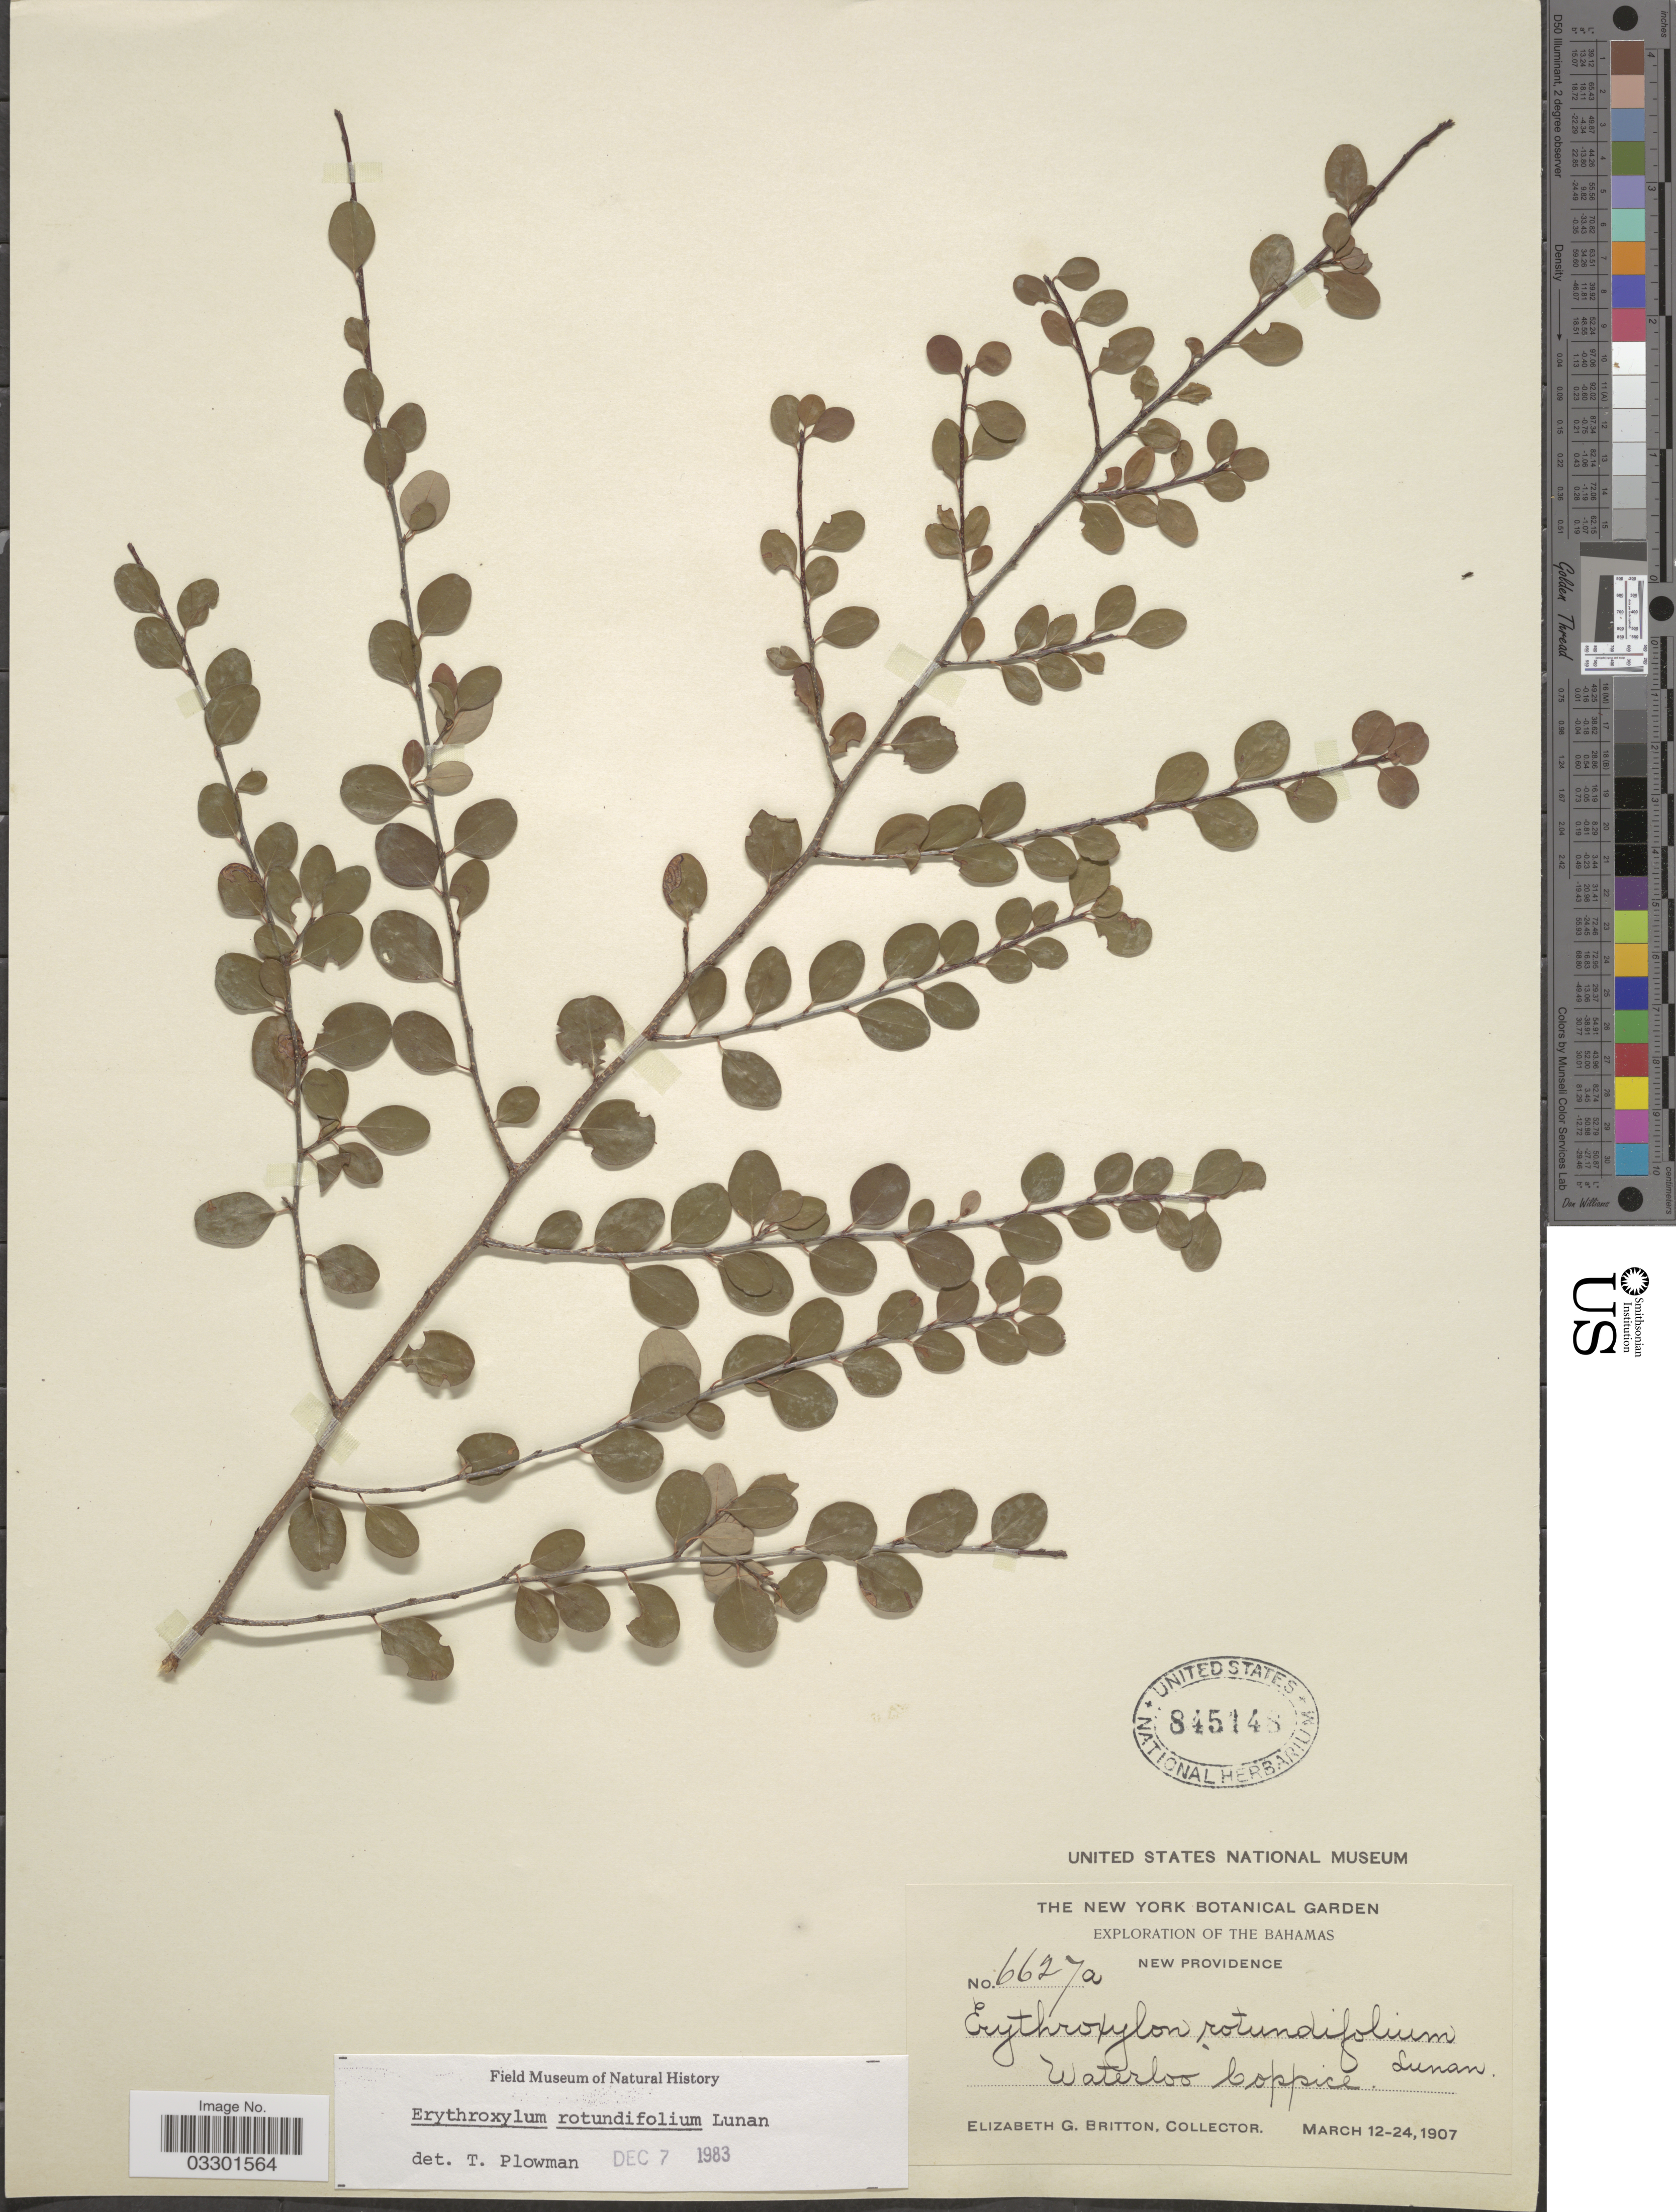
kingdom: Plantae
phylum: Tracheophyta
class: Magnoliopsida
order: Malpighiales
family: Erythroxylaceae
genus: Erythroxylum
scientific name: Erythroxylum rotundifolium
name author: Lunan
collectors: E. G. Britton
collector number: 6627a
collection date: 1907-03-12/1907-03-24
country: Bahamas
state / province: New Providence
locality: Waterloo Coppice.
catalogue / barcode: US 845148